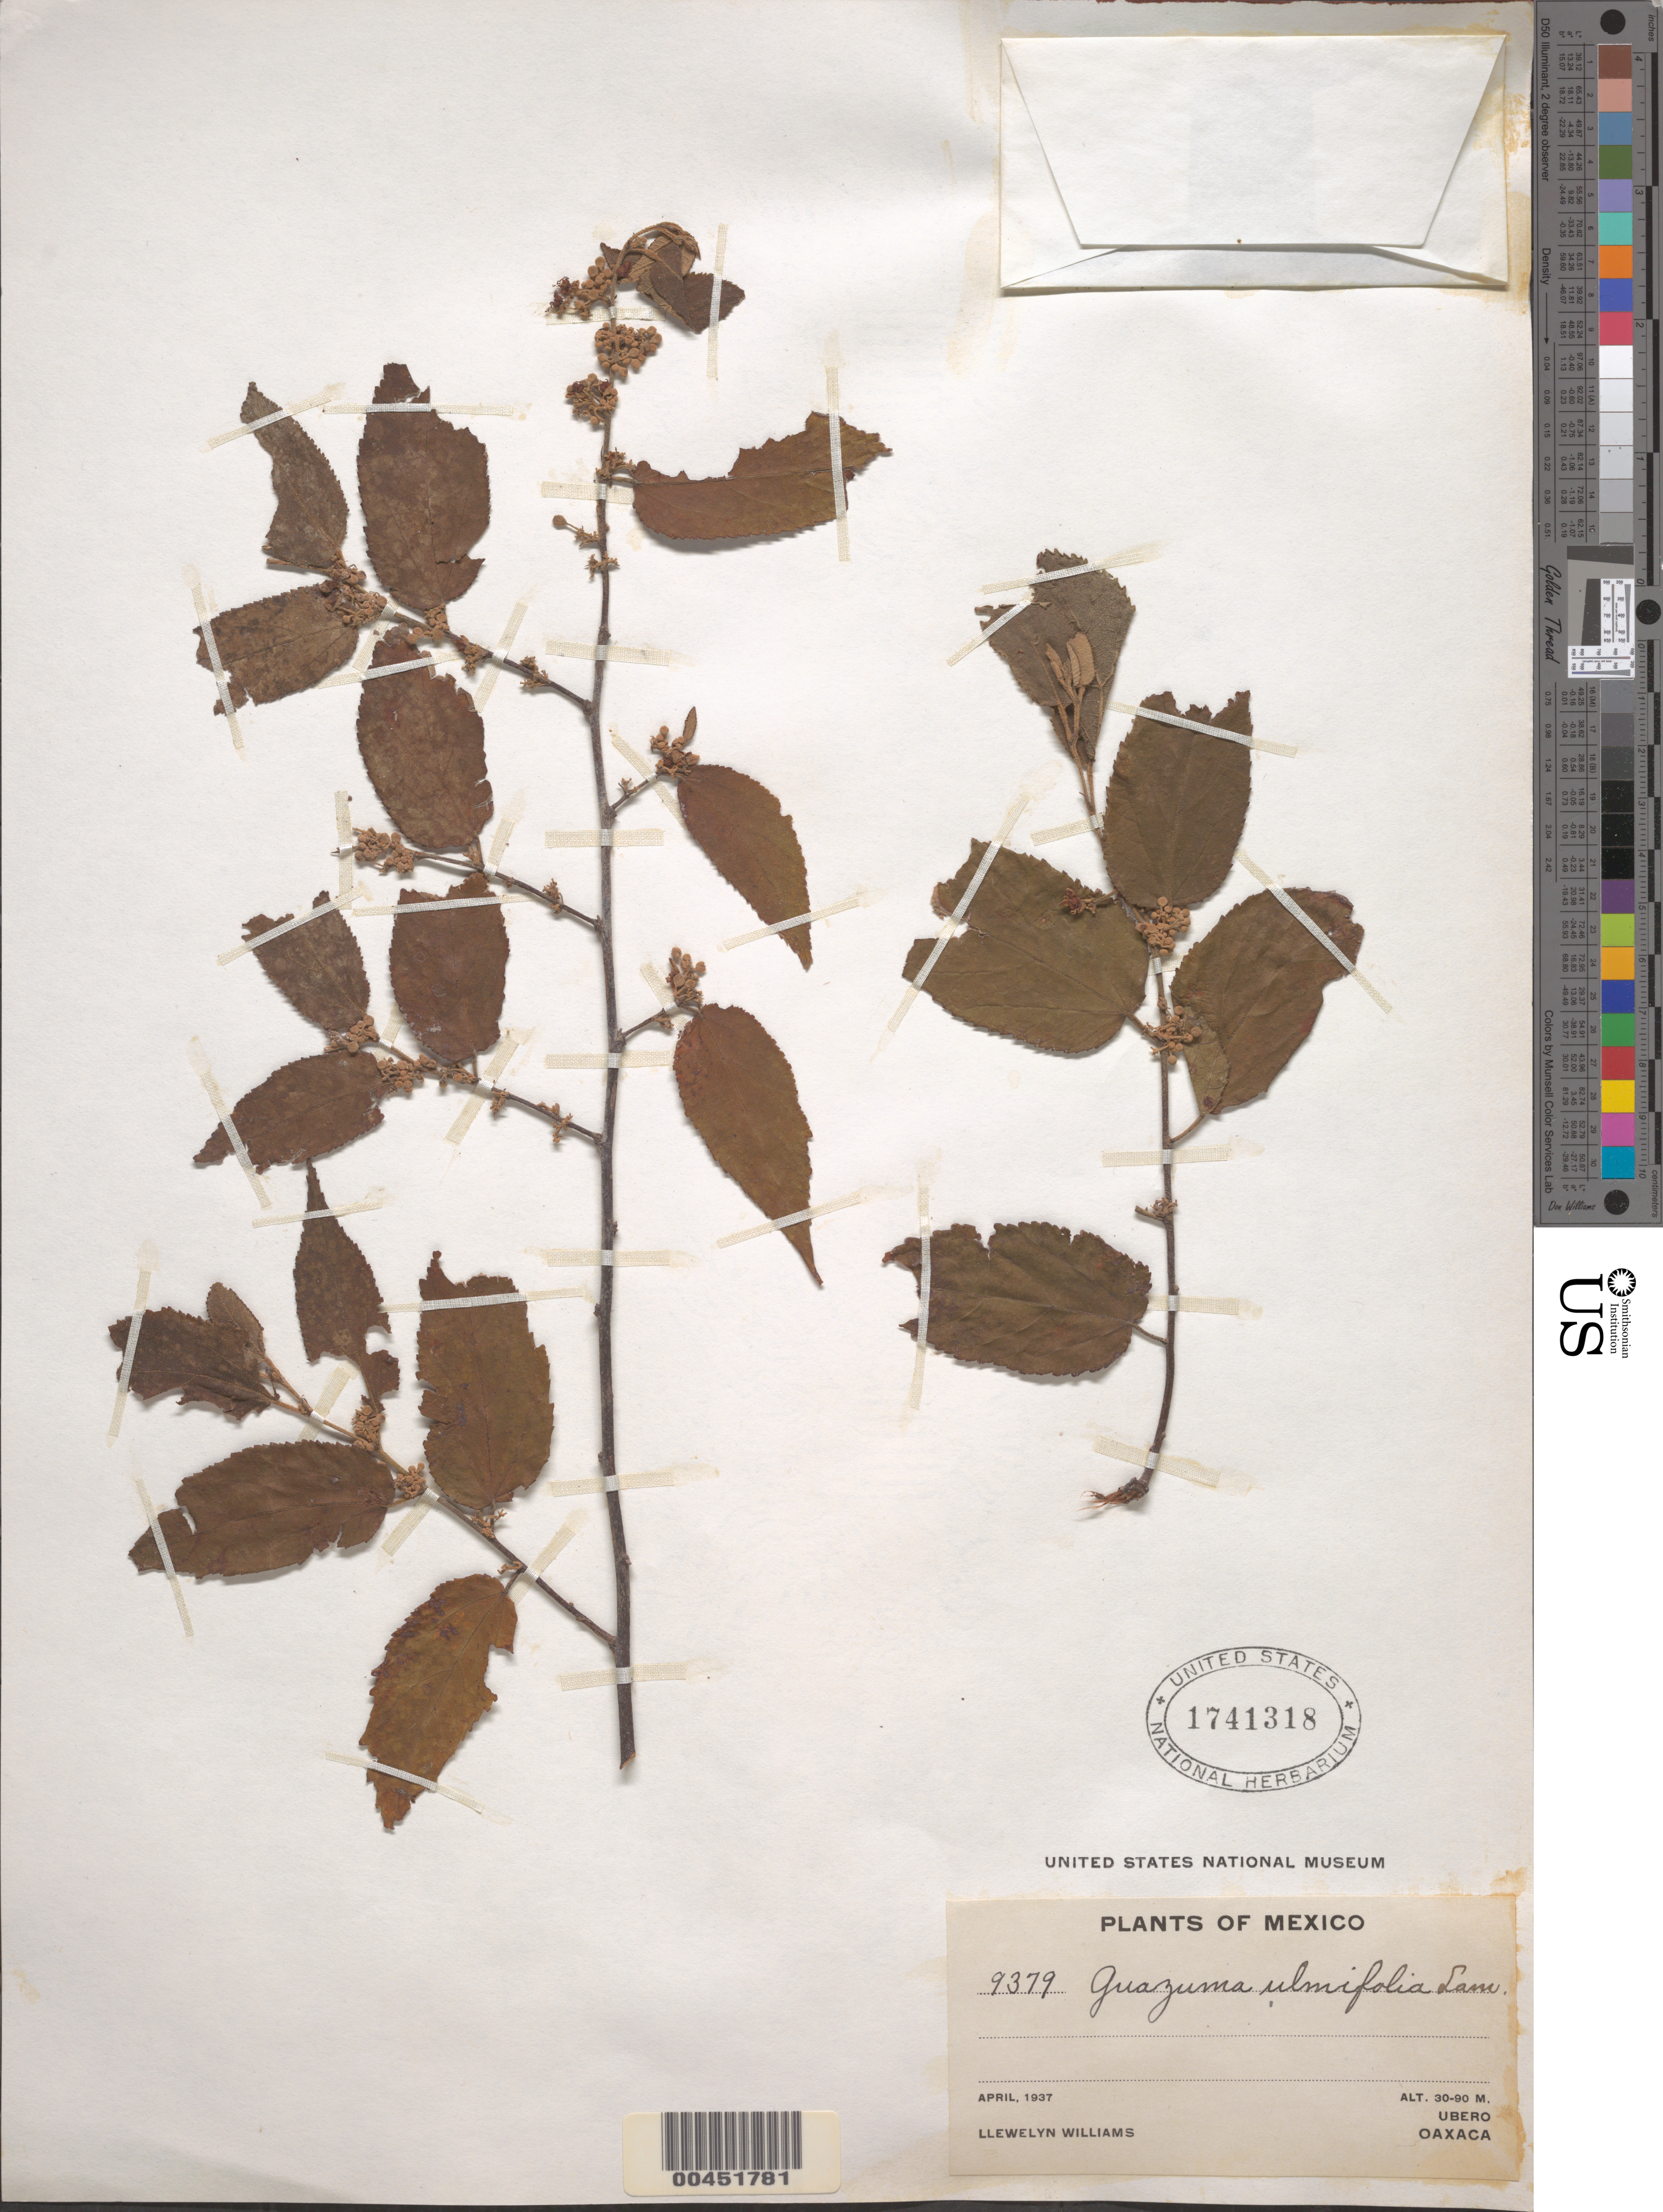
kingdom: Plantae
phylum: Tracheophyta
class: Magnoliopsida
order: Malvales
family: Malvaceae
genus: Guazuma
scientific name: Guazuma ulmifolia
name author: Lam.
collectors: Ll. Williams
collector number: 9379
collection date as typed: Apr 1937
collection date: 1937-04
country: Mexico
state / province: Oaxaca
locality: Ubero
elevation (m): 30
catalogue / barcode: US 1741318